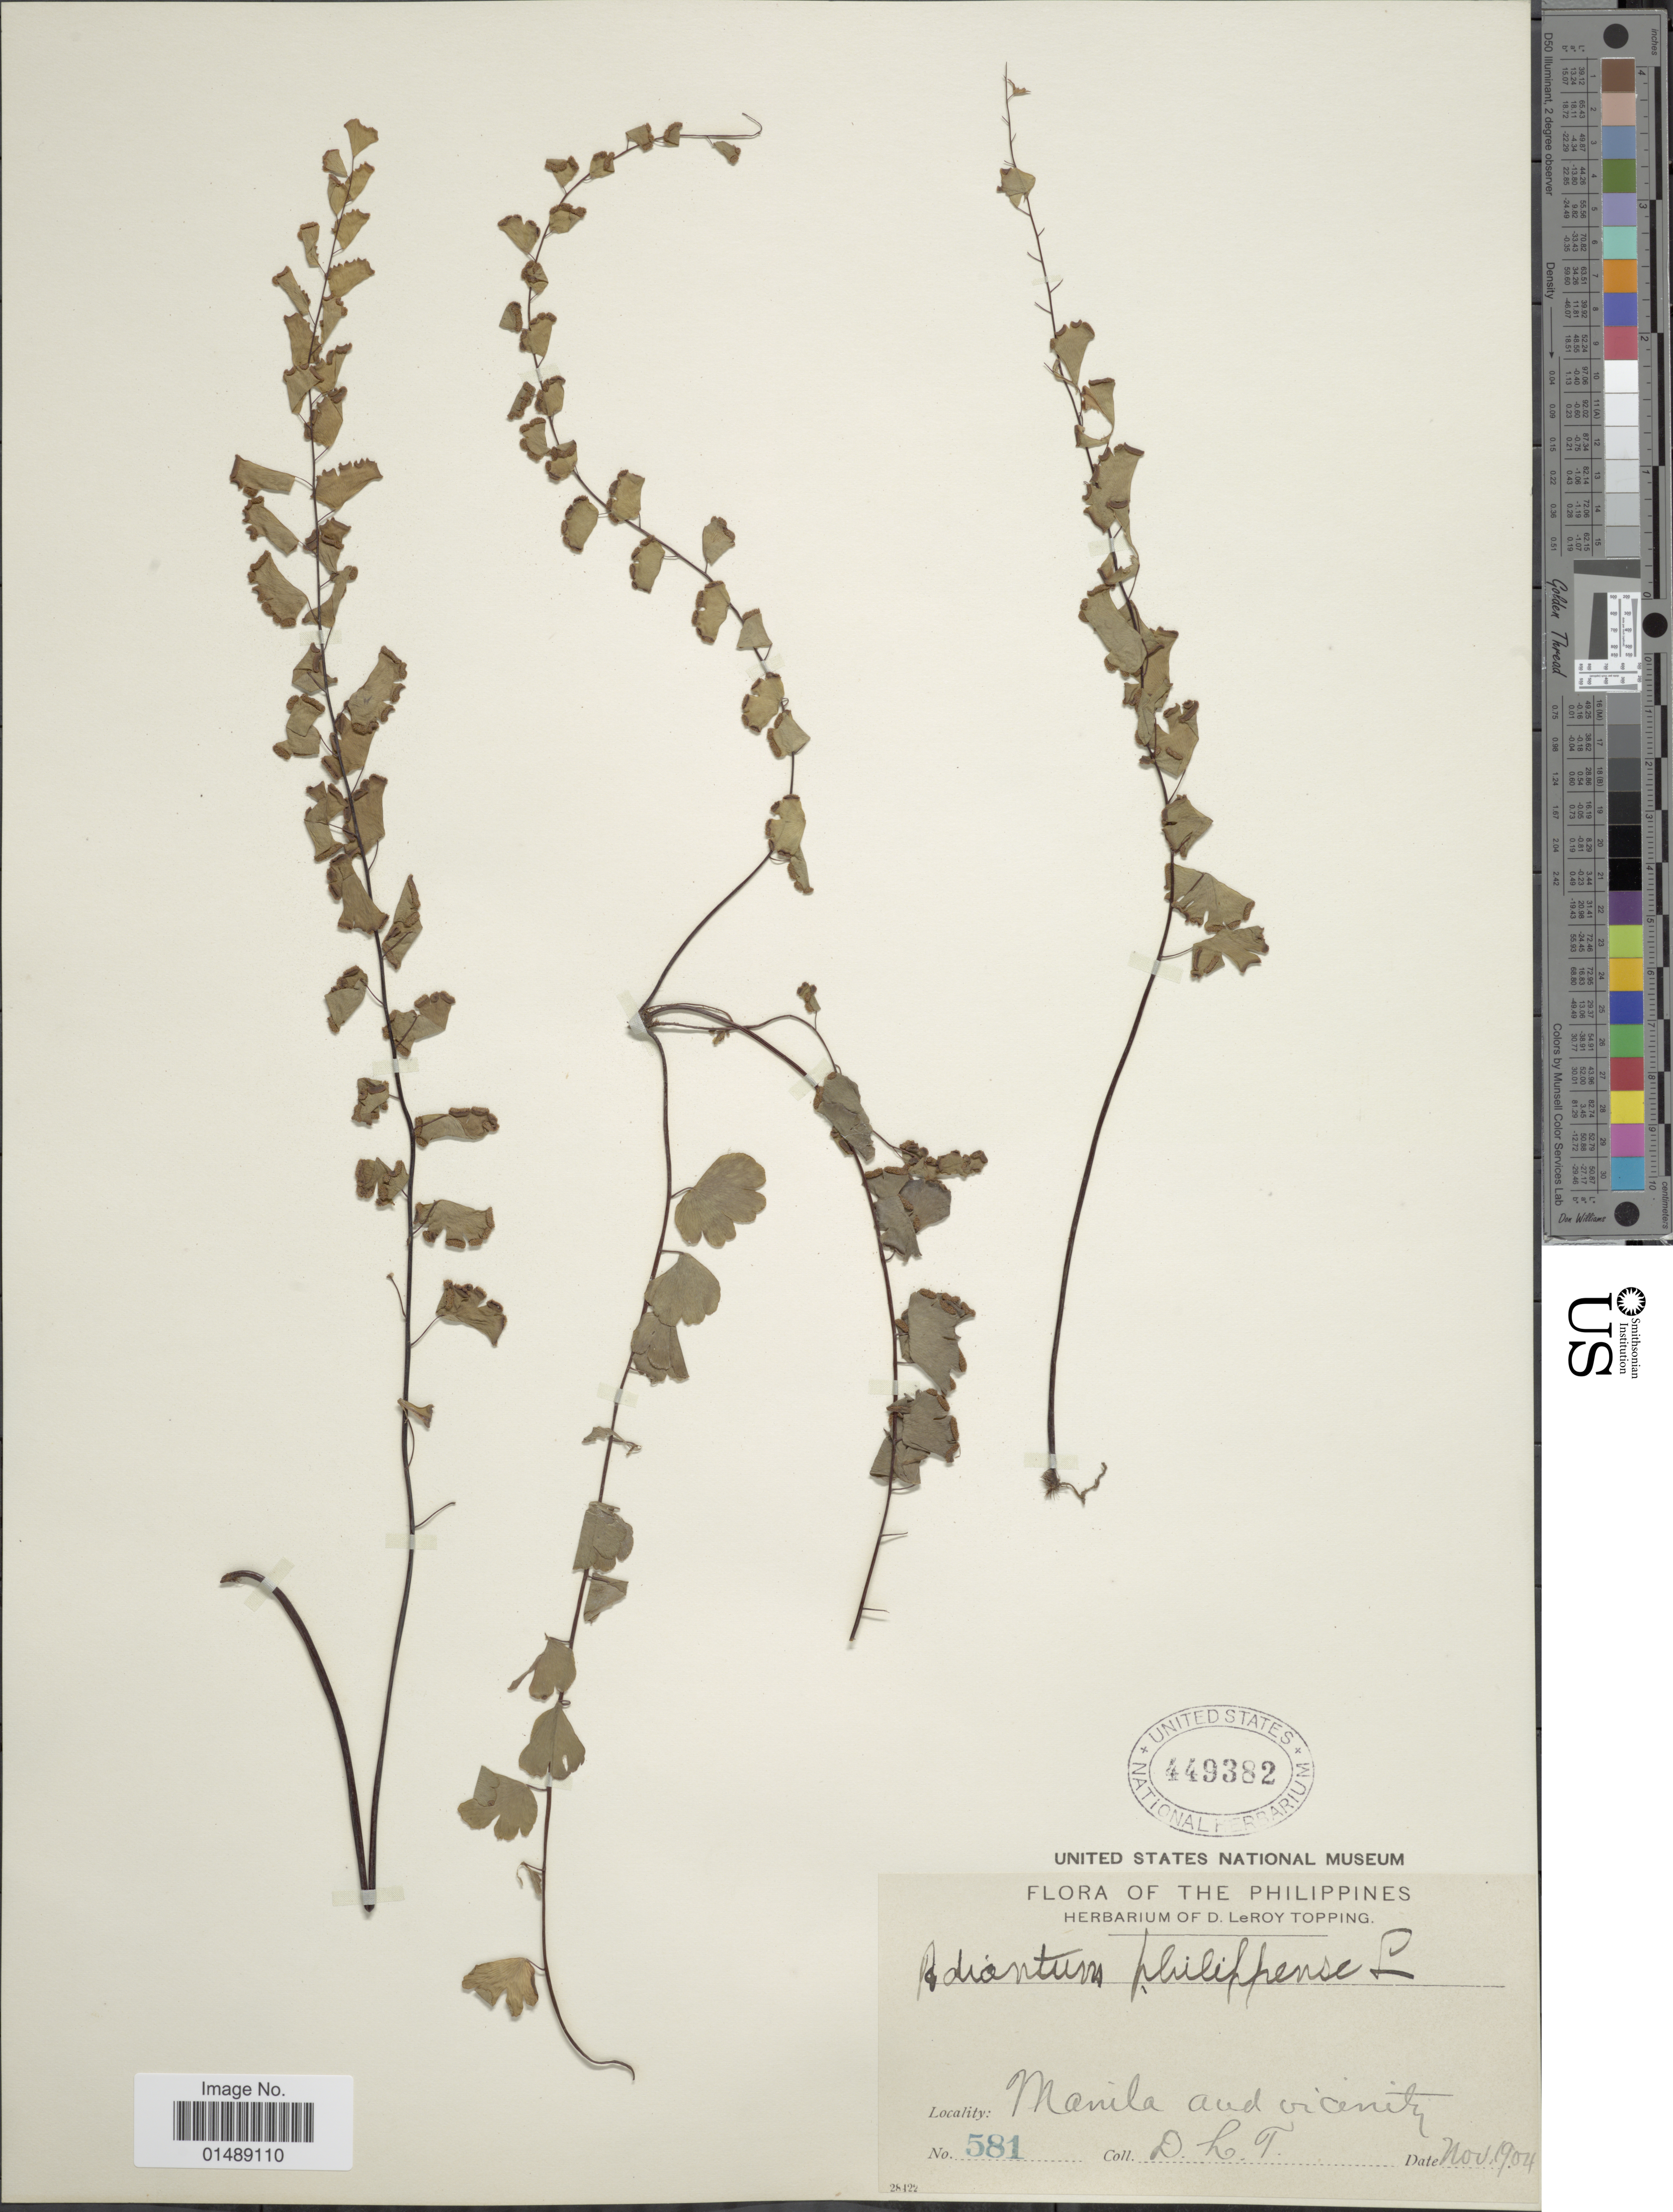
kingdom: Plantae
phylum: Tracheophyta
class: Polypodiopsida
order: Polypodiales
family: Pteridaceae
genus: Adiantum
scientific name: Adiantum philippense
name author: L.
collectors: D. L. Topping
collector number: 581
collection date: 1904-11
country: Philippines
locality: Manila and vicinity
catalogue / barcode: US 449382